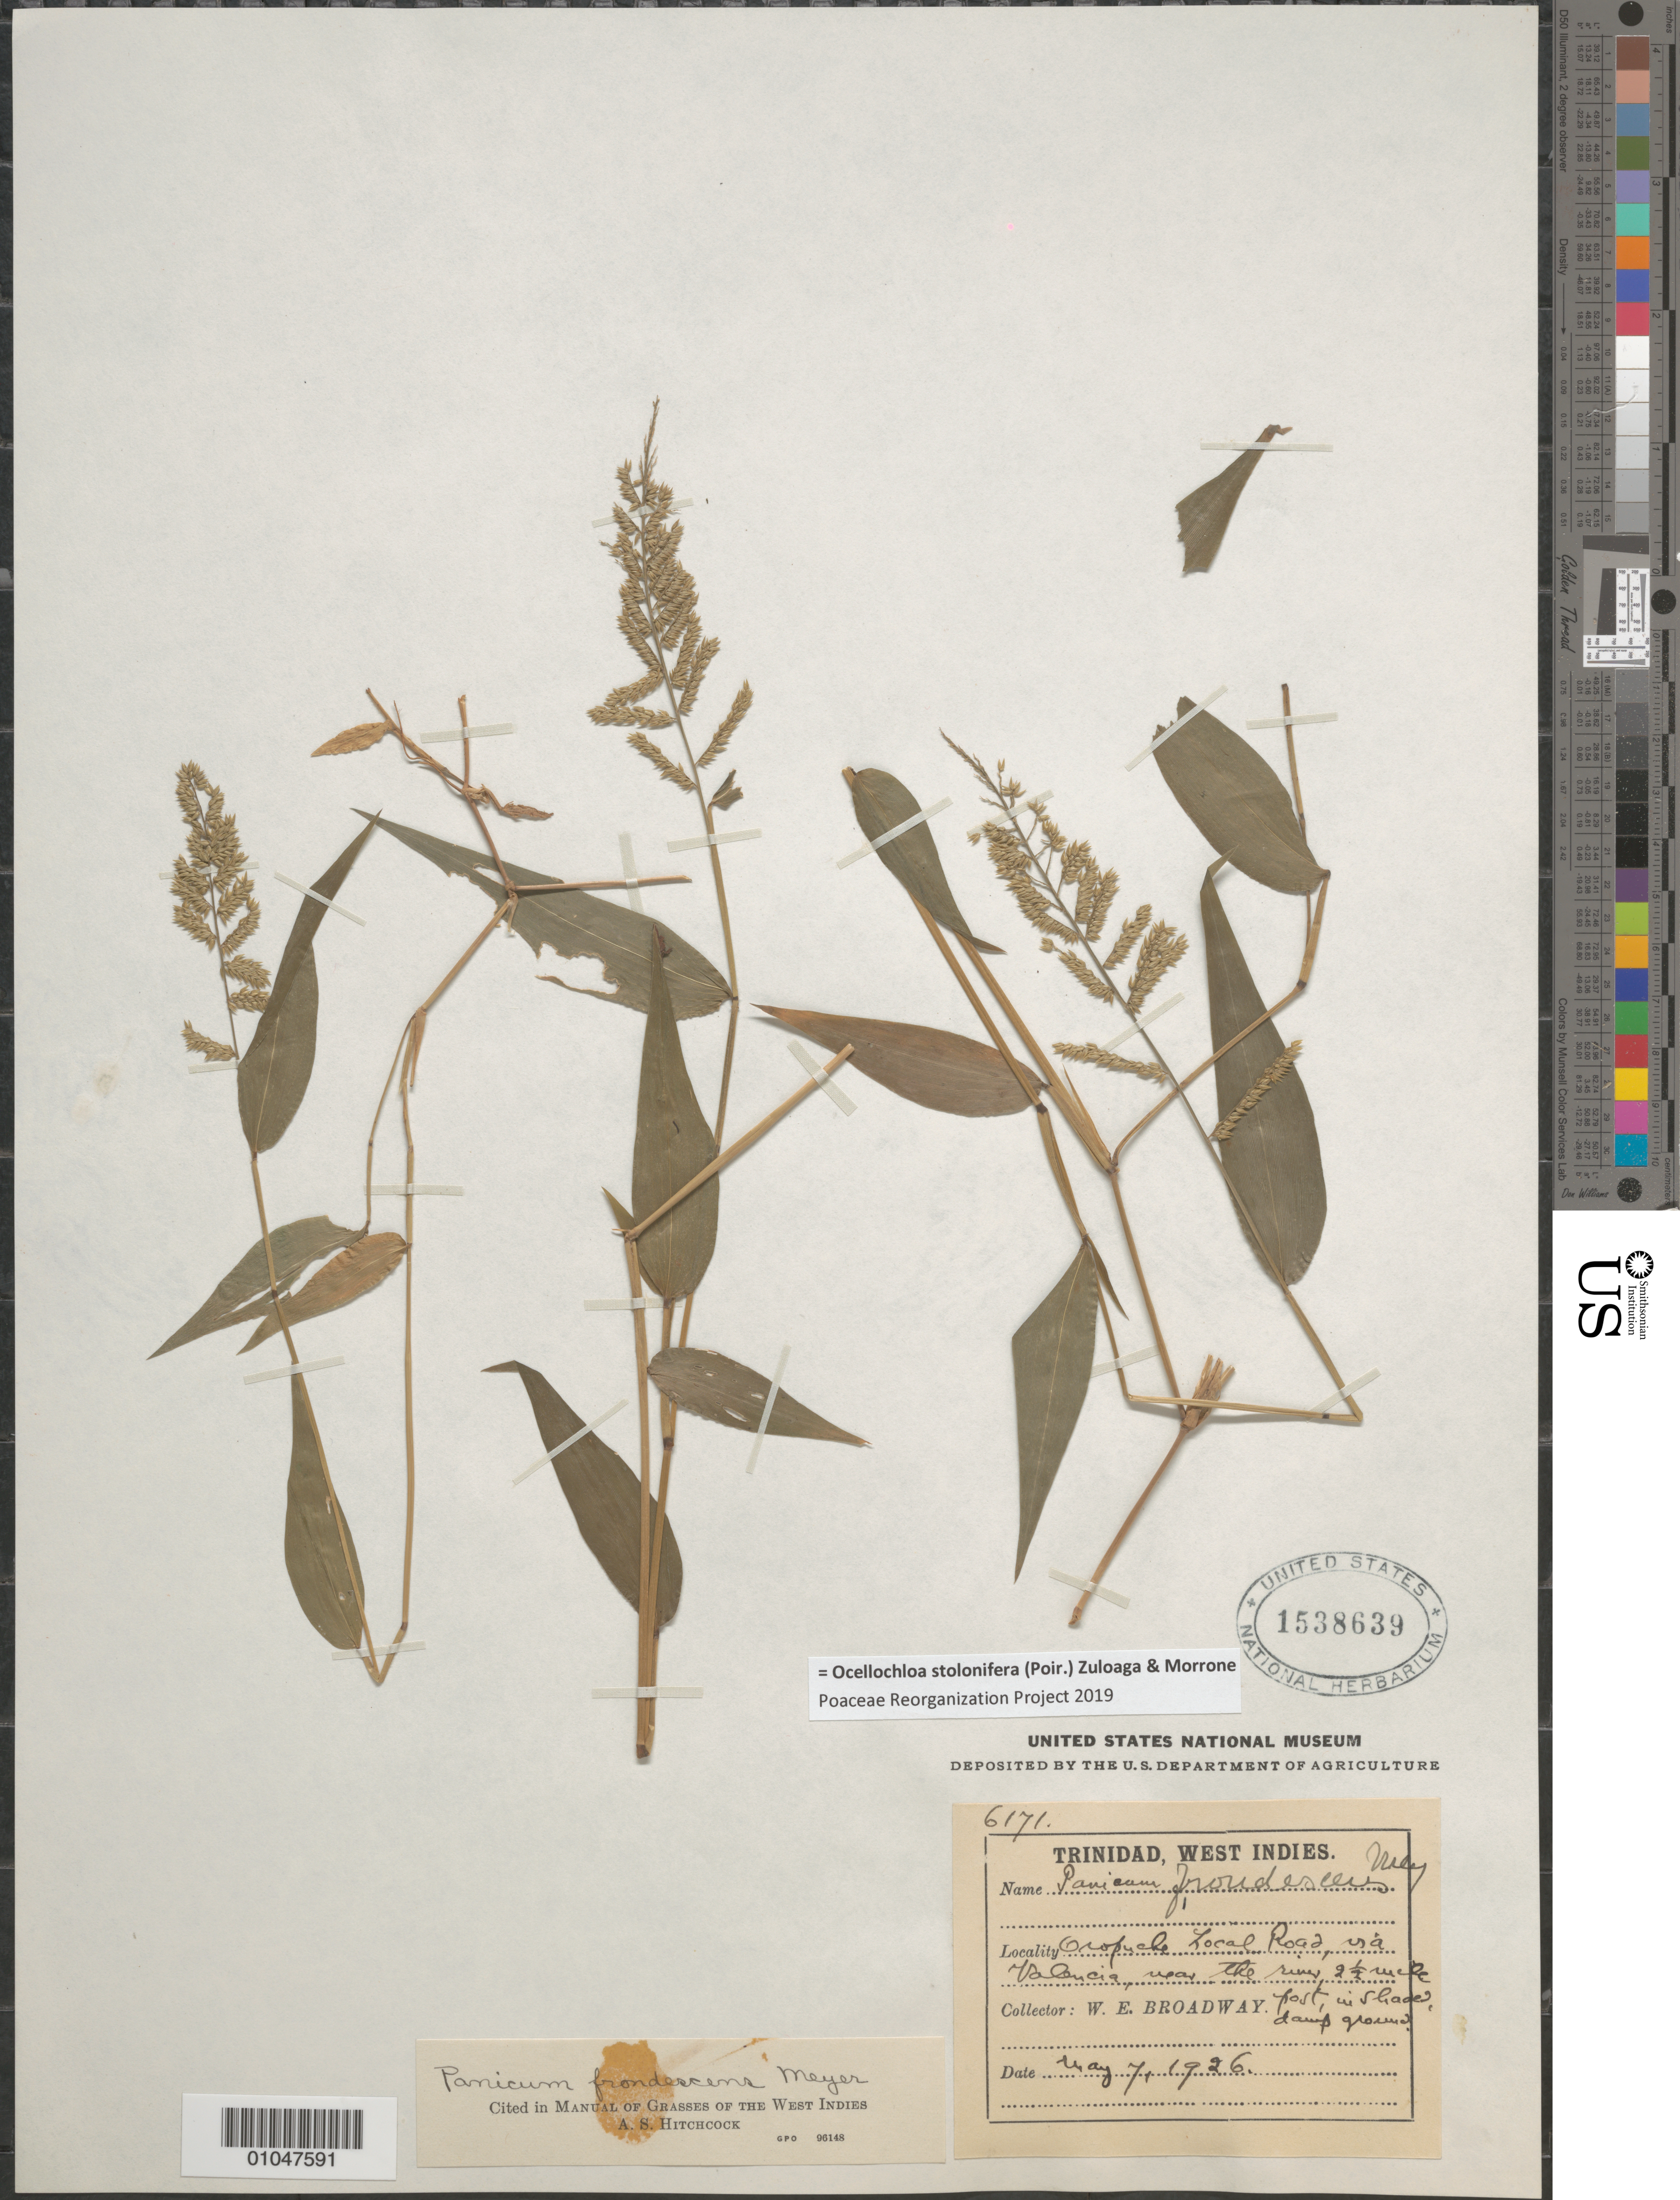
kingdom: Plantae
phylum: Tracheophyta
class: Liliopsida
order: Poales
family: Poaceae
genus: Panicum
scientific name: Panicum frondescens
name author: G. Mey.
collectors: W. E. Broadway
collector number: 6171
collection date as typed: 07 May 1826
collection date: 1826-05-07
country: Trinidad and Tobago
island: Trinidad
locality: Oropuche, local rd via Vlaencia, near the river 2.5 mile post,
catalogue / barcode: US 1538639